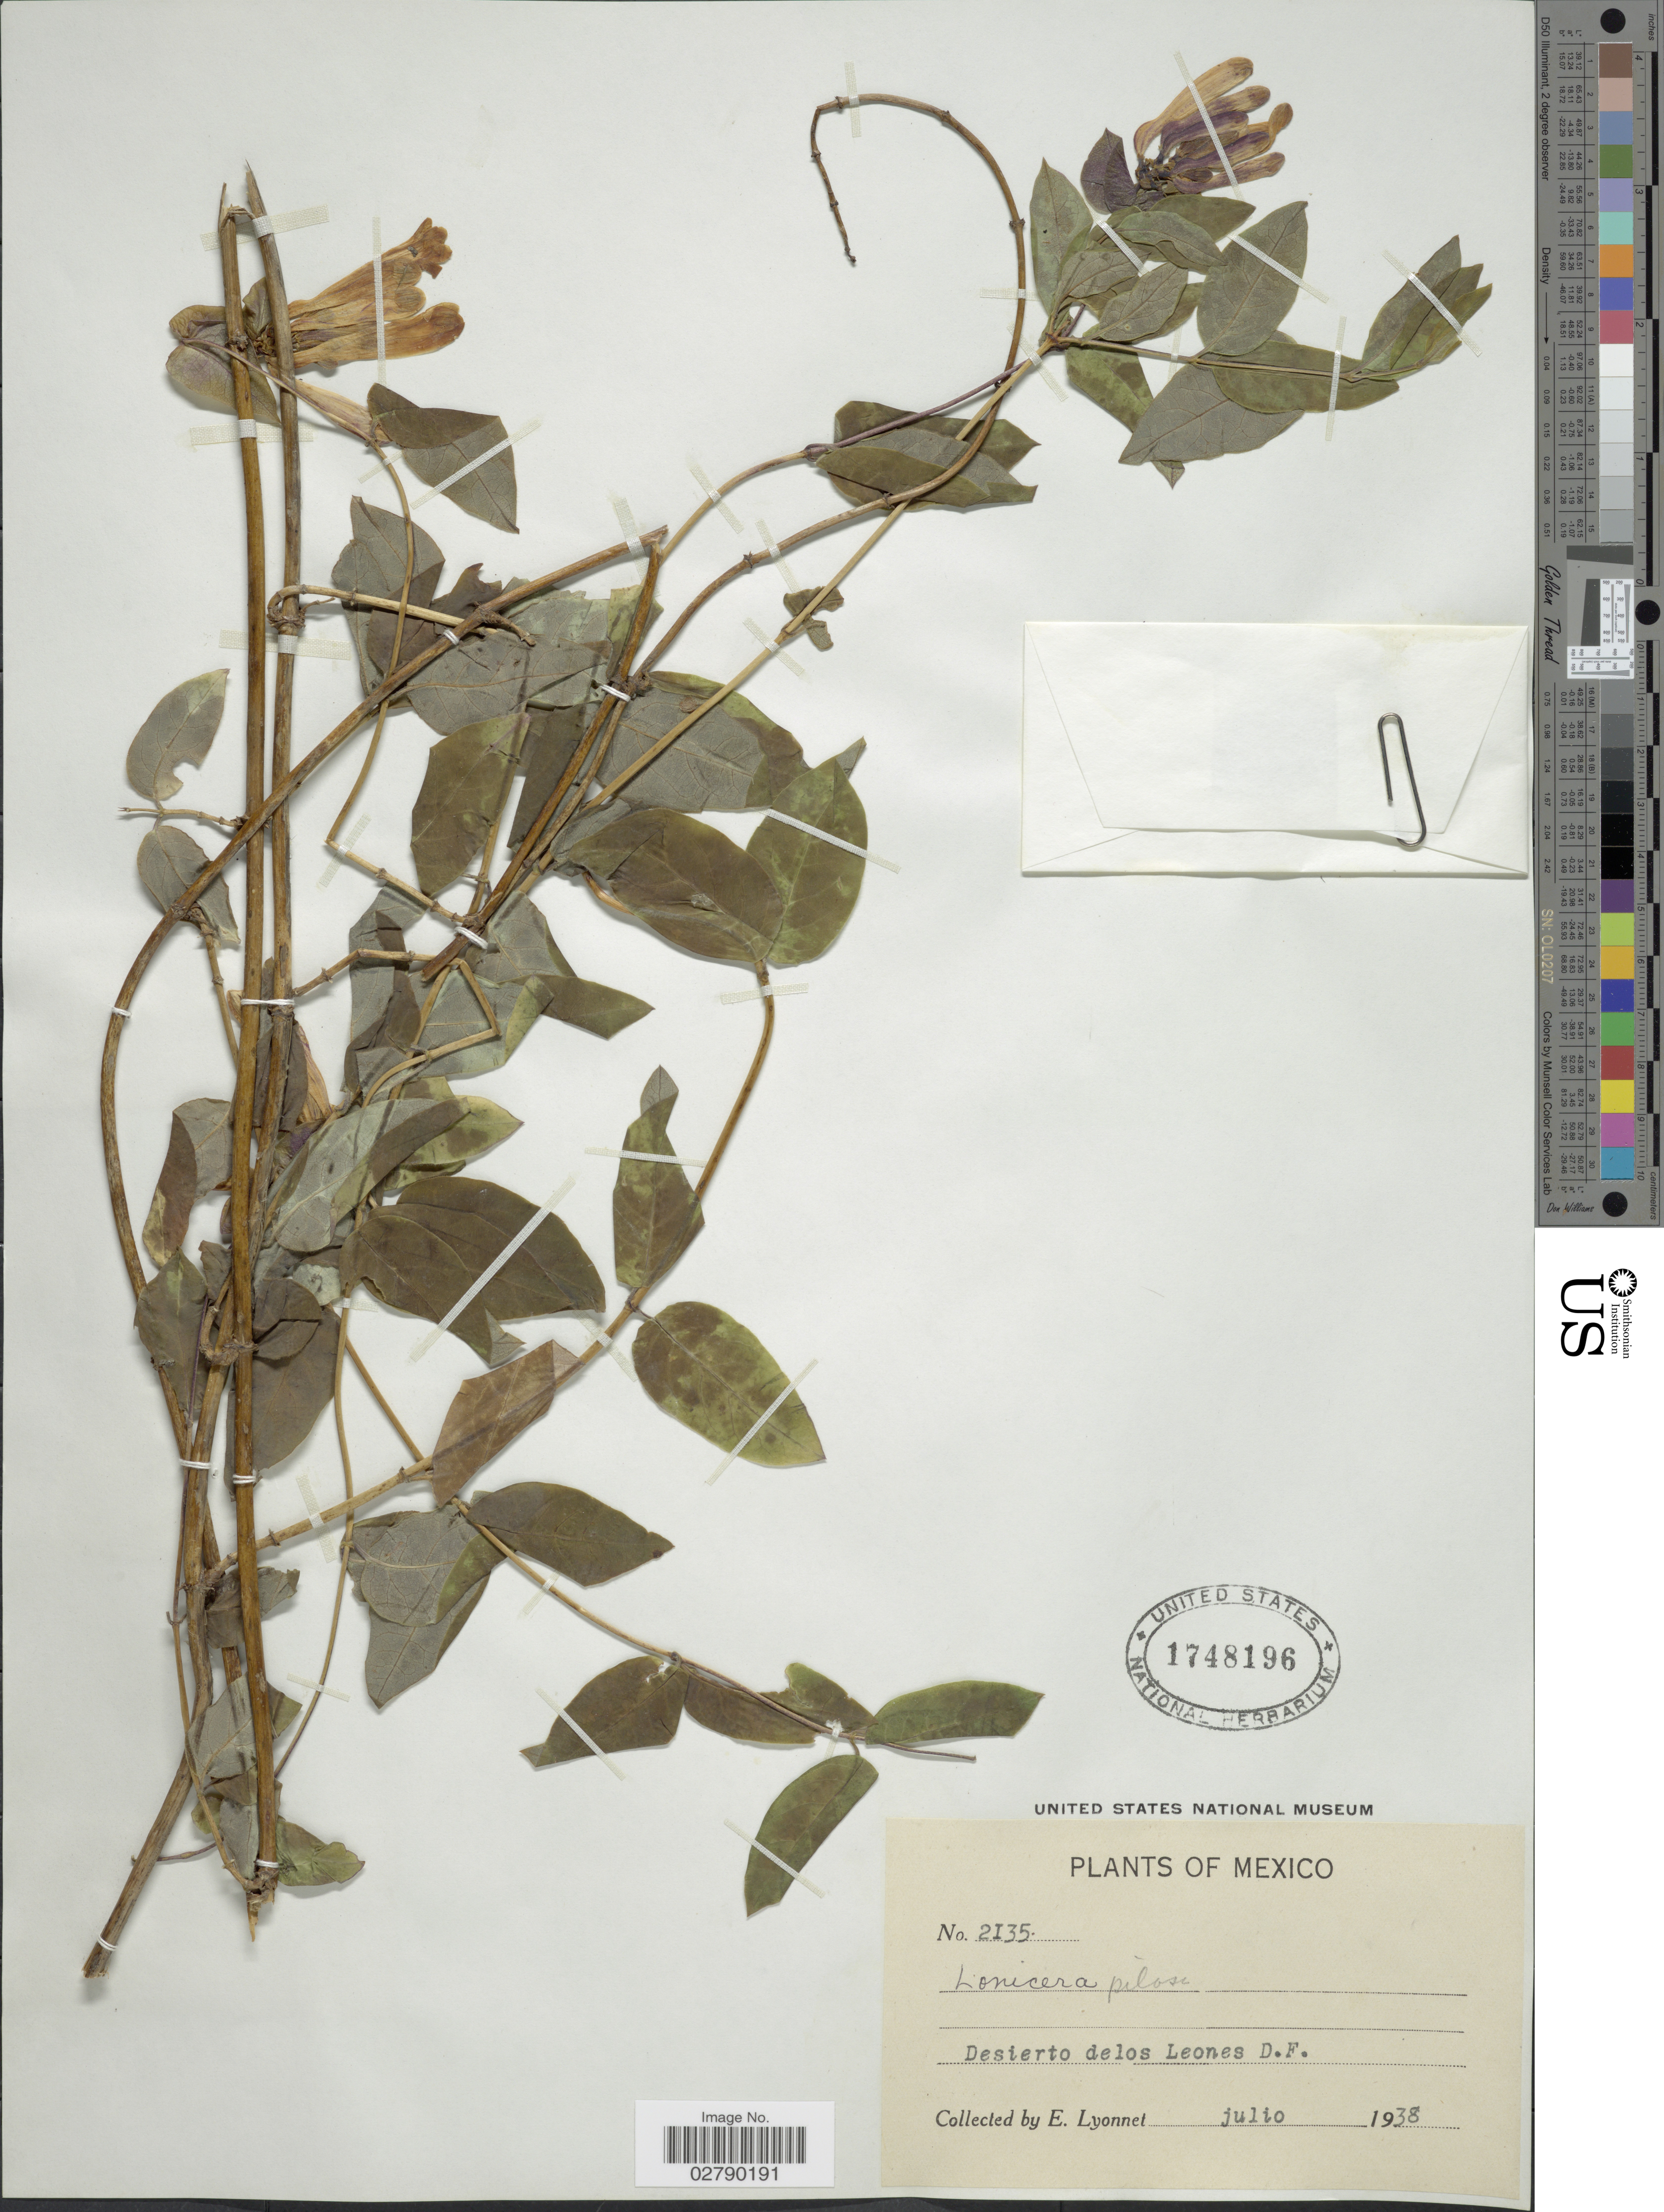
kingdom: Plantae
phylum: Tracheophyta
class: Magnoliopsida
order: Dipsacales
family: Caprifoliaceae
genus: Lonicera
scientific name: Lonicera pilosa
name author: Willd. ex Kunth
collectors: E. Lyonnet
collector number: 2135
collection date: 1938-07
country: Mexico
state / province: Distrito Federal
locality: Desierto de los Leones.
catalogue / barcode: US 1748196